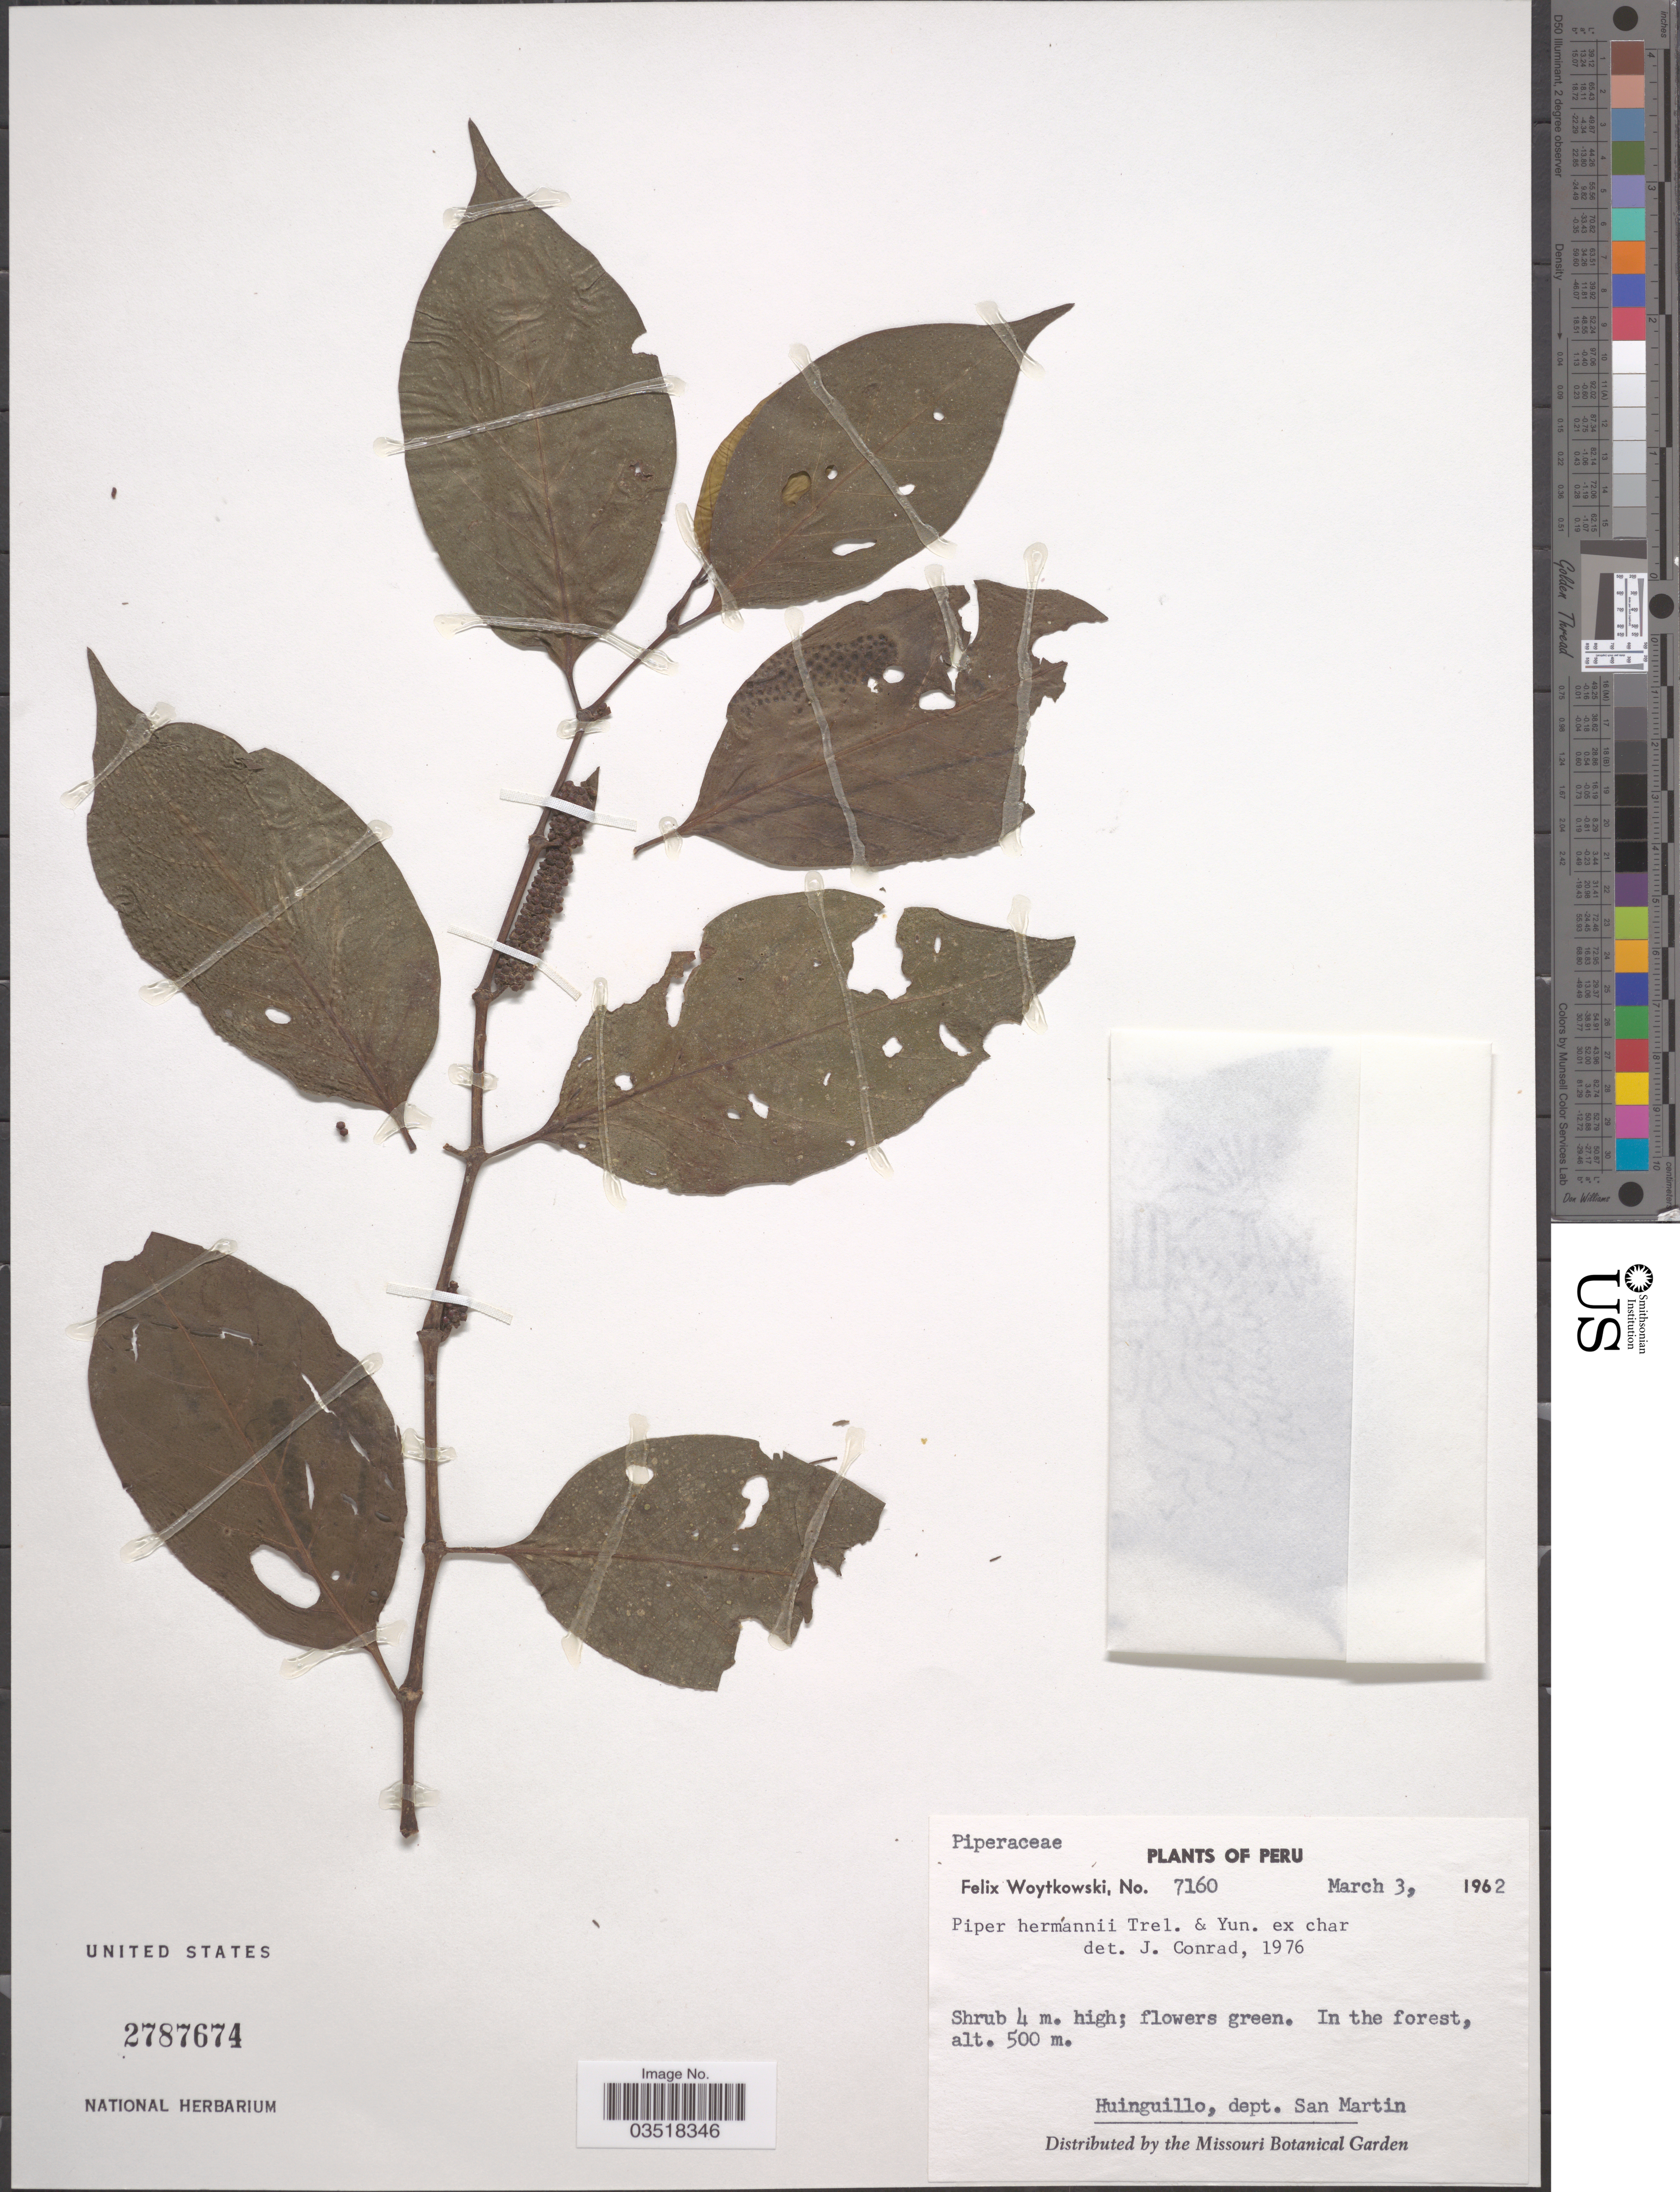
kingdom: Plantae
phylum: Tracheophyta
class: Magnoliopsida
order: Piperales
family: Piperaceae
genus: Piper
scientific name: Piper hermannii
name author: Trel. & Yunck.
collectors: F. Woytkowski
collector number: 7160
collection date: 1962-03-03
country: Peru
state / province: San Martín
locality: Huinguillo, dept. San Martin.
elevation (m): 500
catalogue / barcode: US 2787674